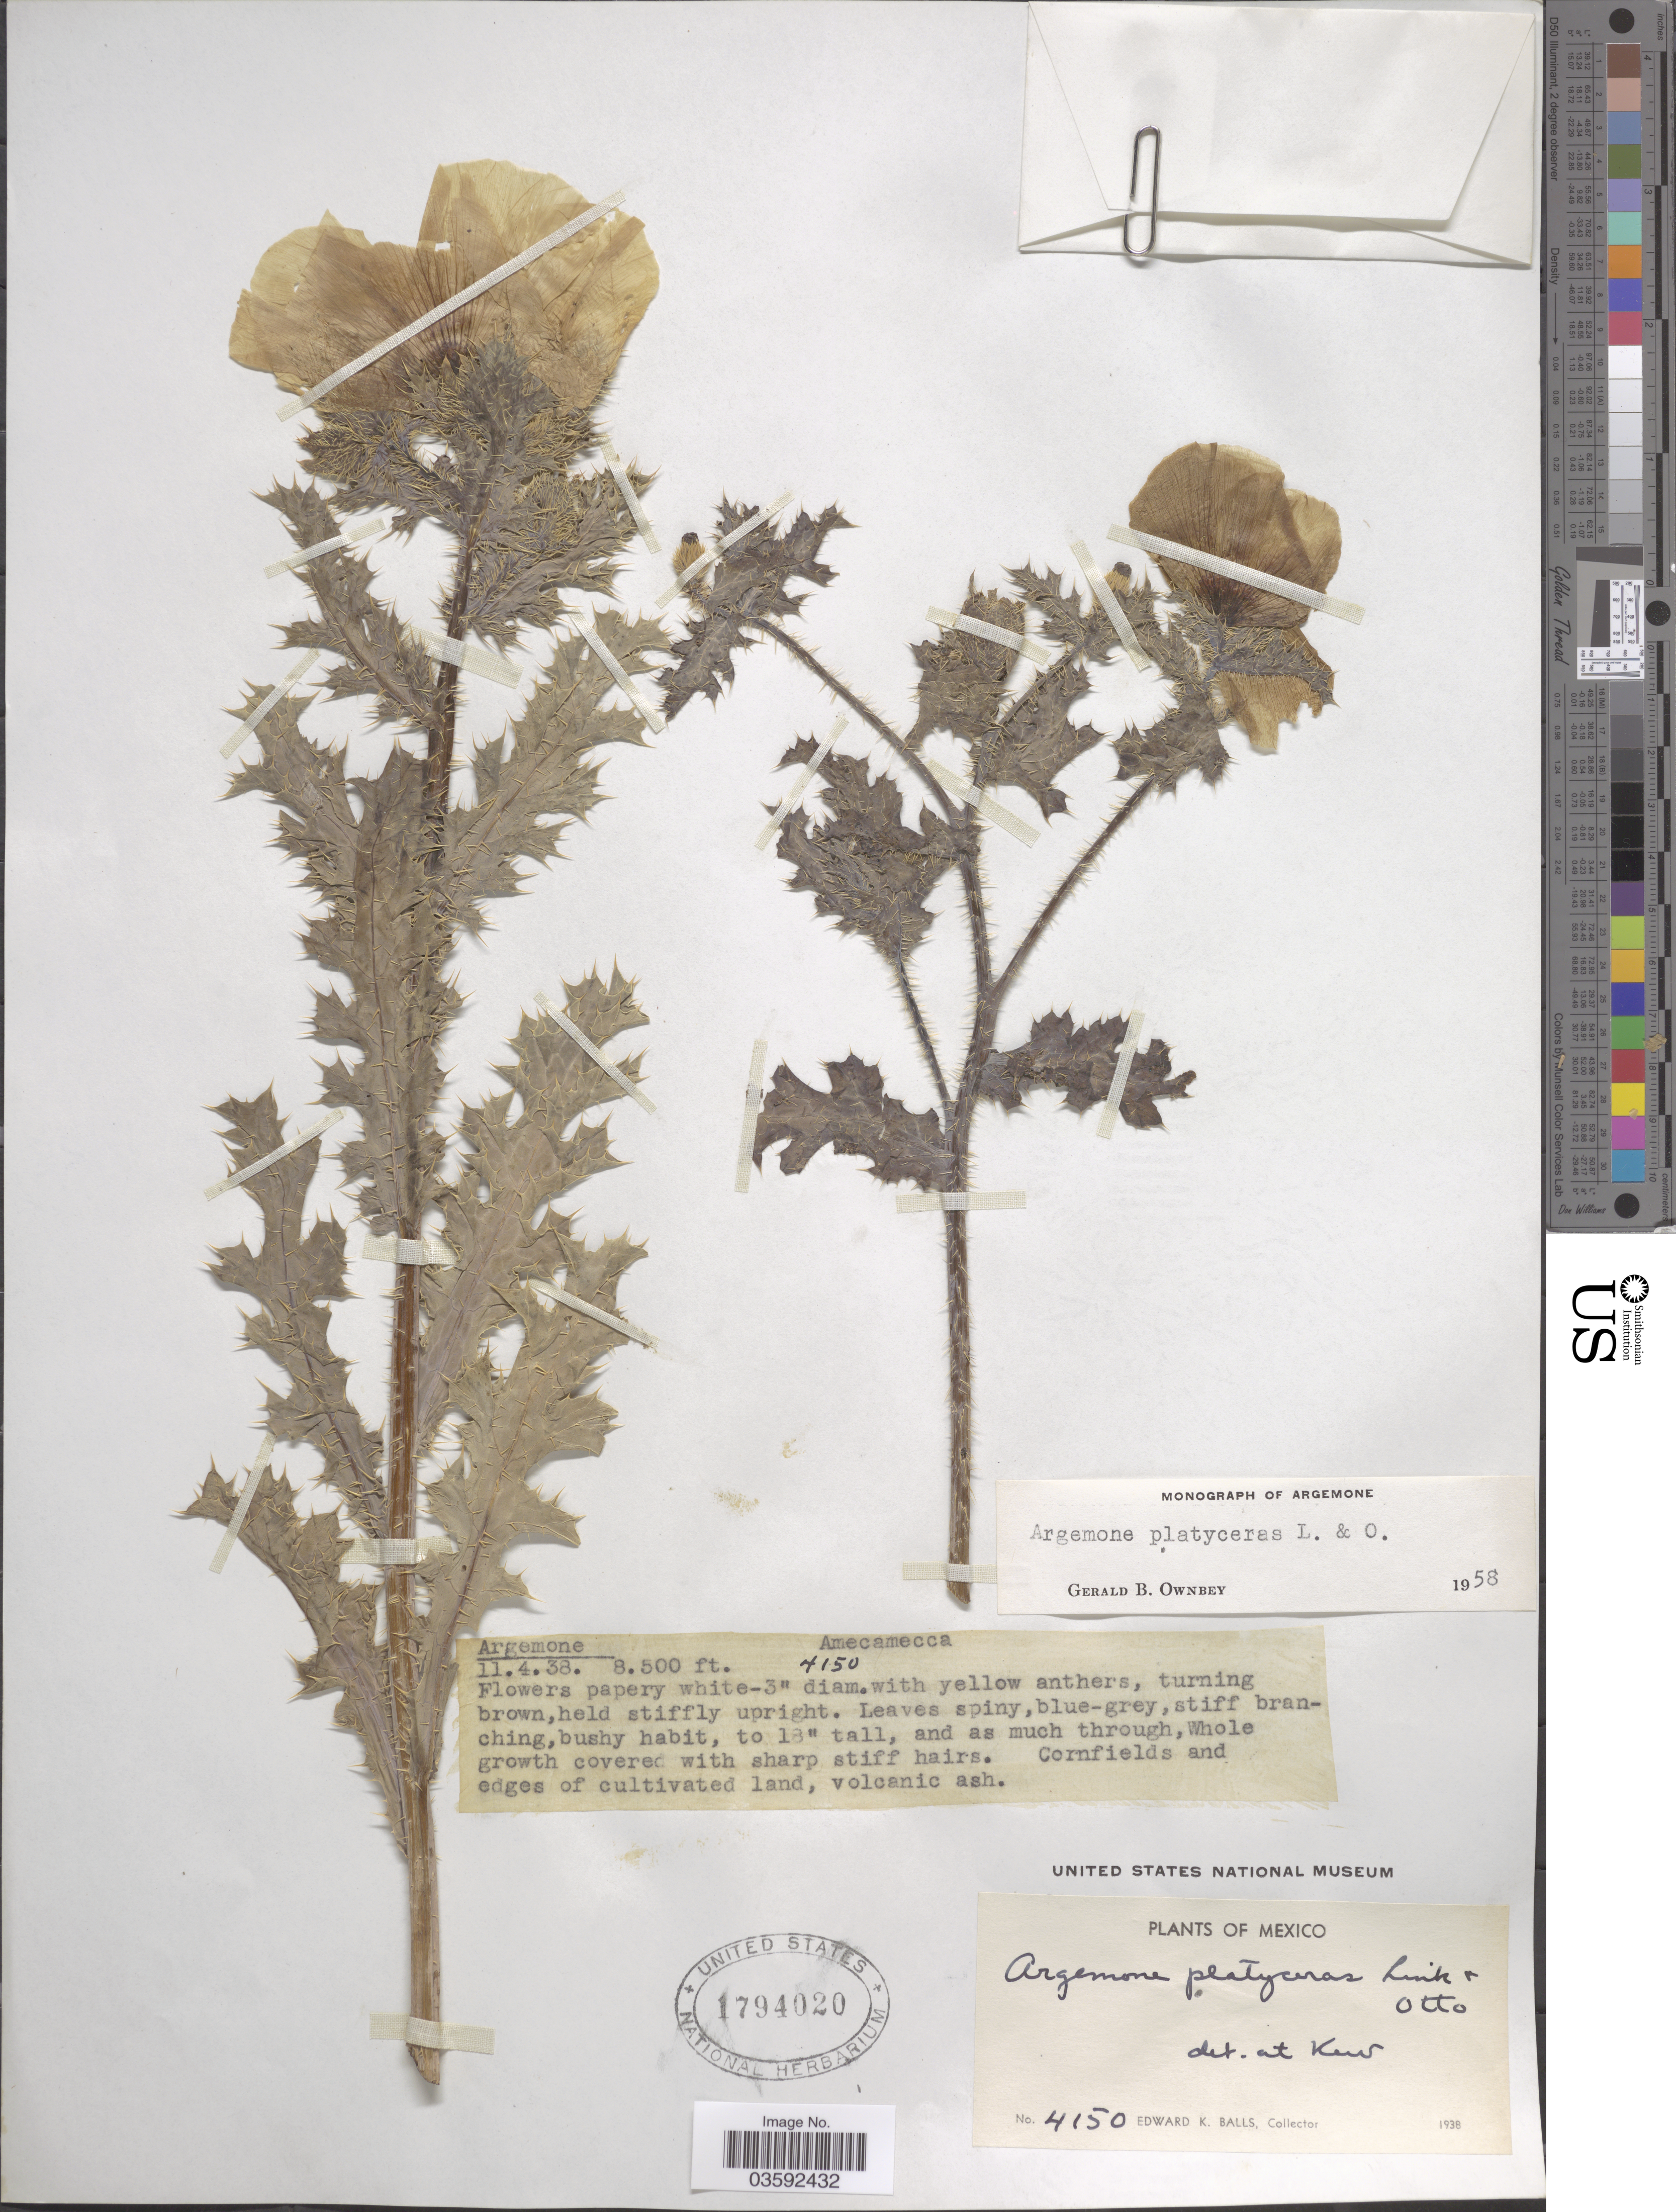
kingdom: Plantae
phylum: Tracheophyta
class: Magnoliopsida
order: Ranunculales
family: Papaveraceae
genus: Argemone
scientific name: Argemone platyceras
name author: Link & Otto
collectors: E. K. Balls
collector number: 4150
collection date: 1938-04-11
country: Mexico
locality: Amecamecca.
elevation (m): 2591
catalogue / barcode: US 1794020